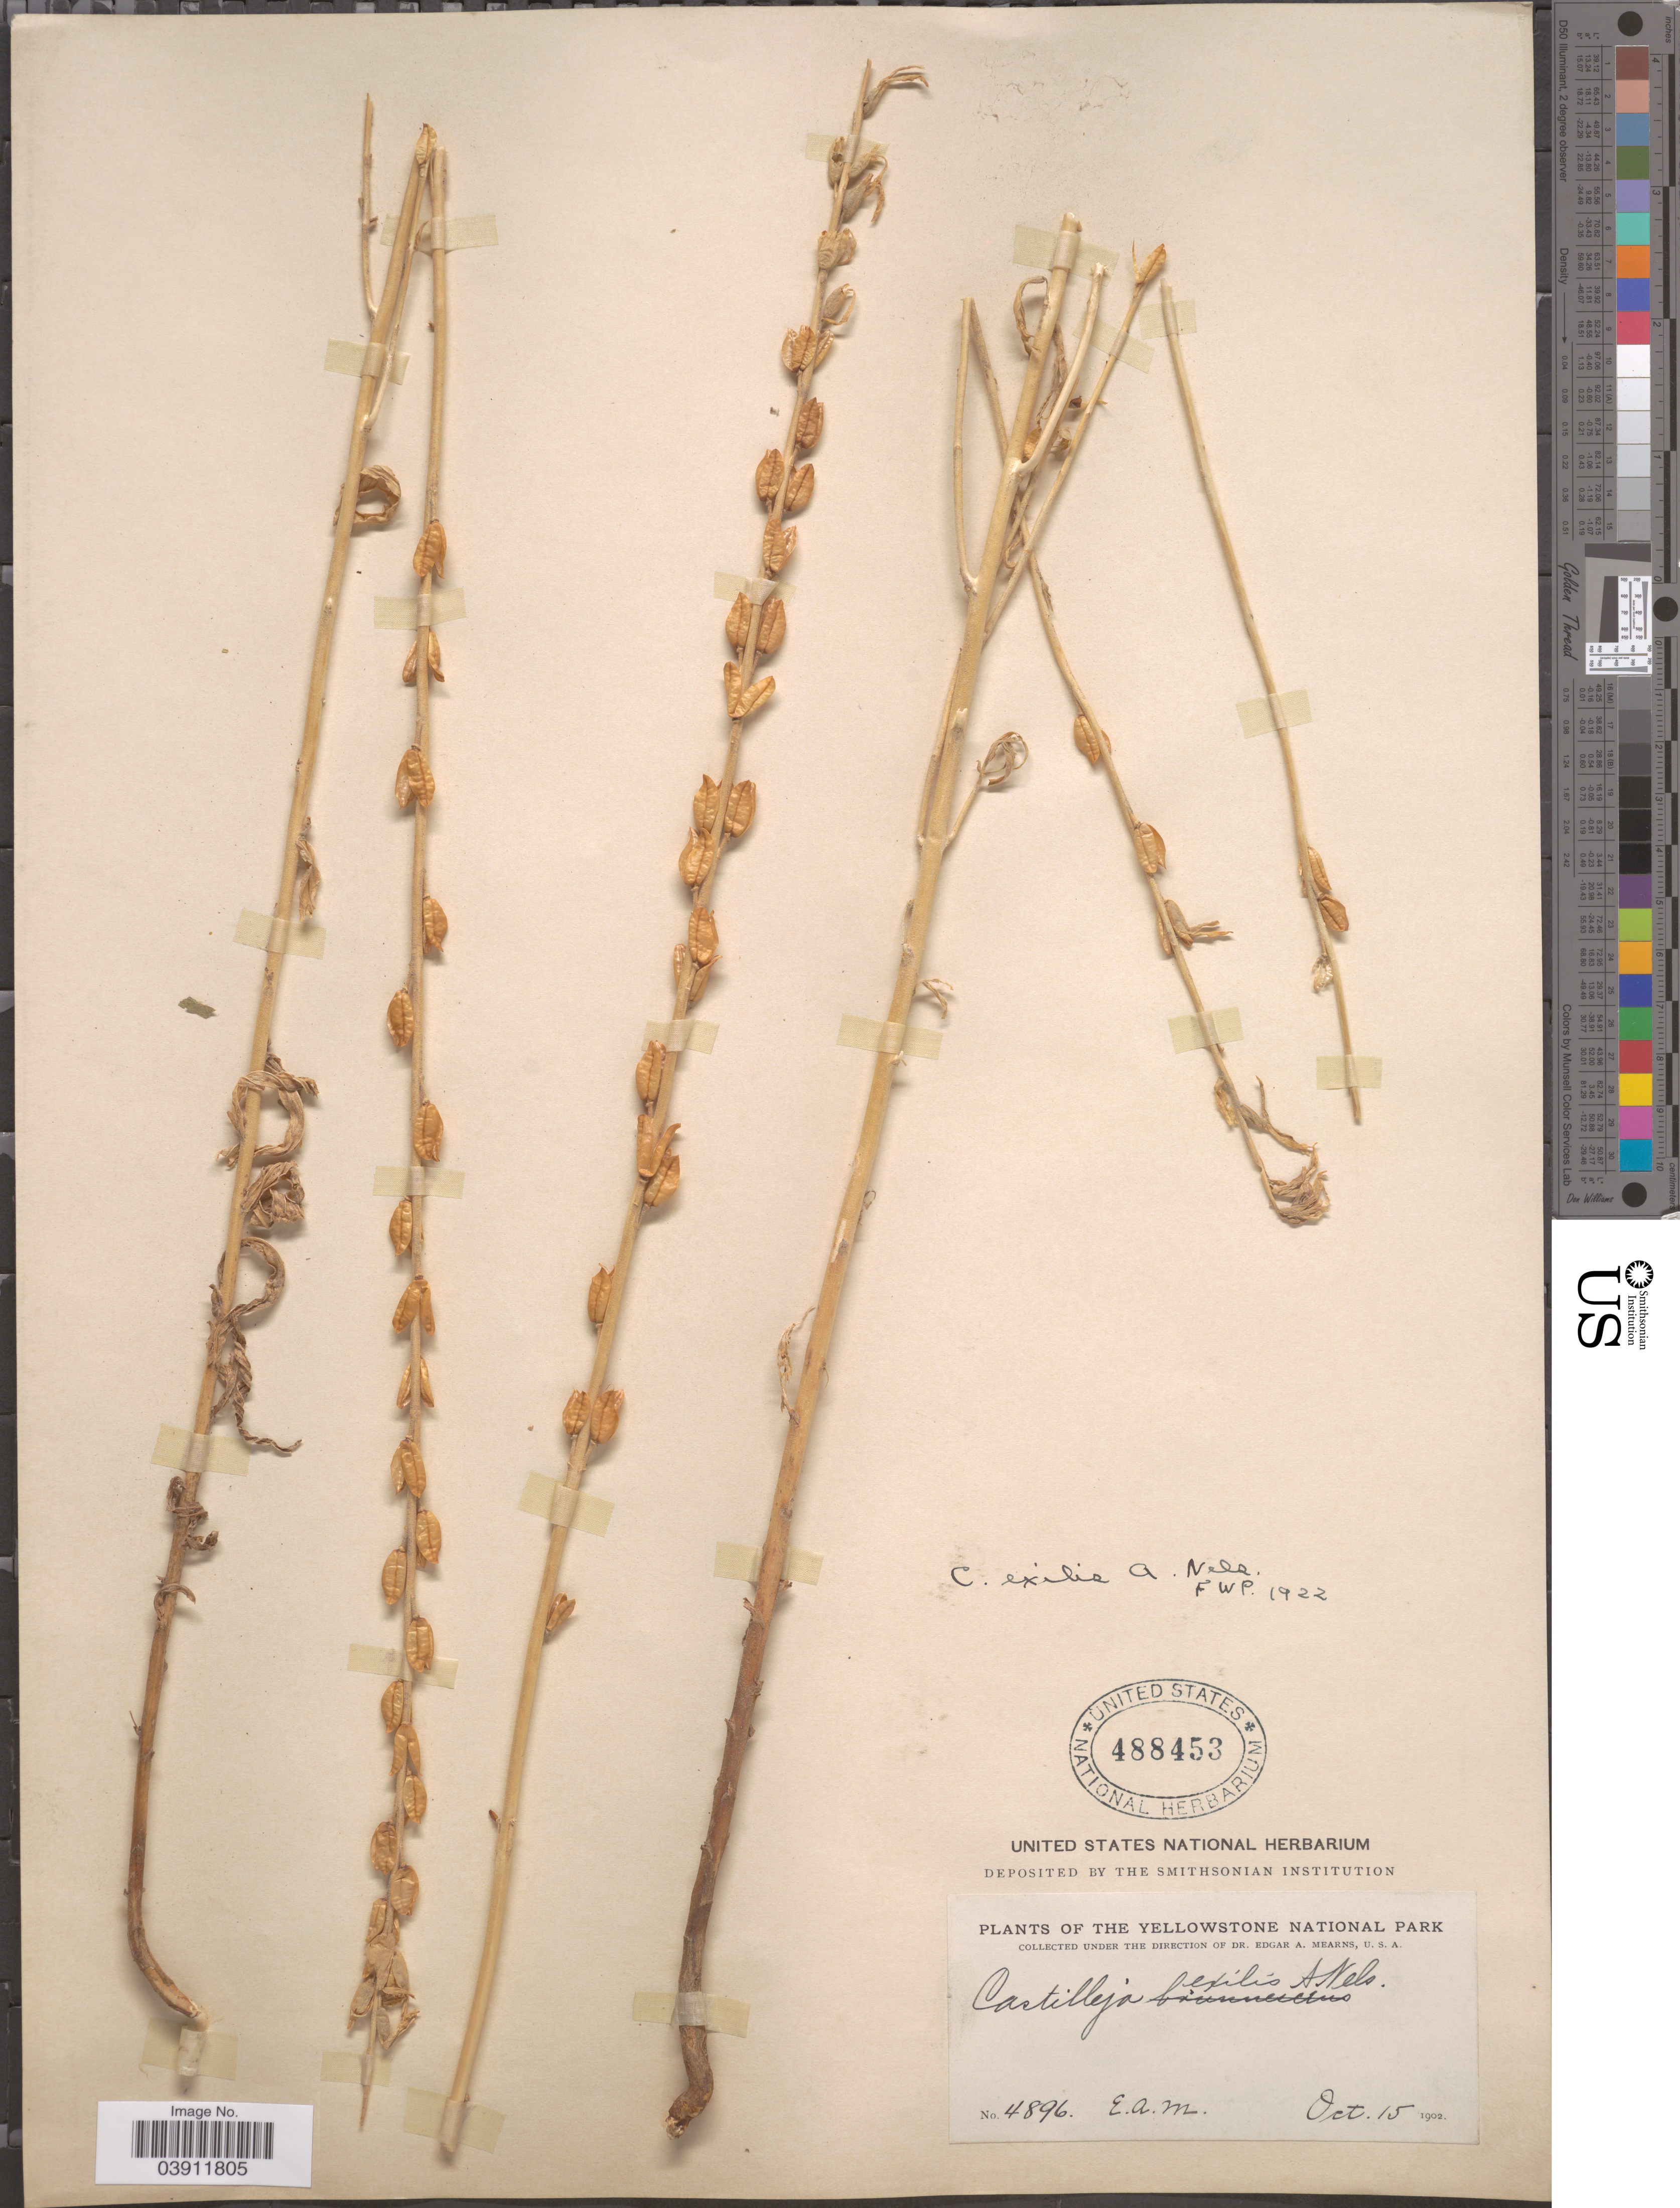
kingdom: Plantae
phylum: Tracheophyta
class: Magnoliopsida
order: Lamiales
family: Orobanchaceae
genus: Castilleja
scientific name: Castilleja exilis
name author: A. Nelson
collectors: E. A. Mearns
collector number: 4896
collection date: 1902-10-15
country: United States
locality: Yellowstone National Park.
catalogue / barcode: US 488453